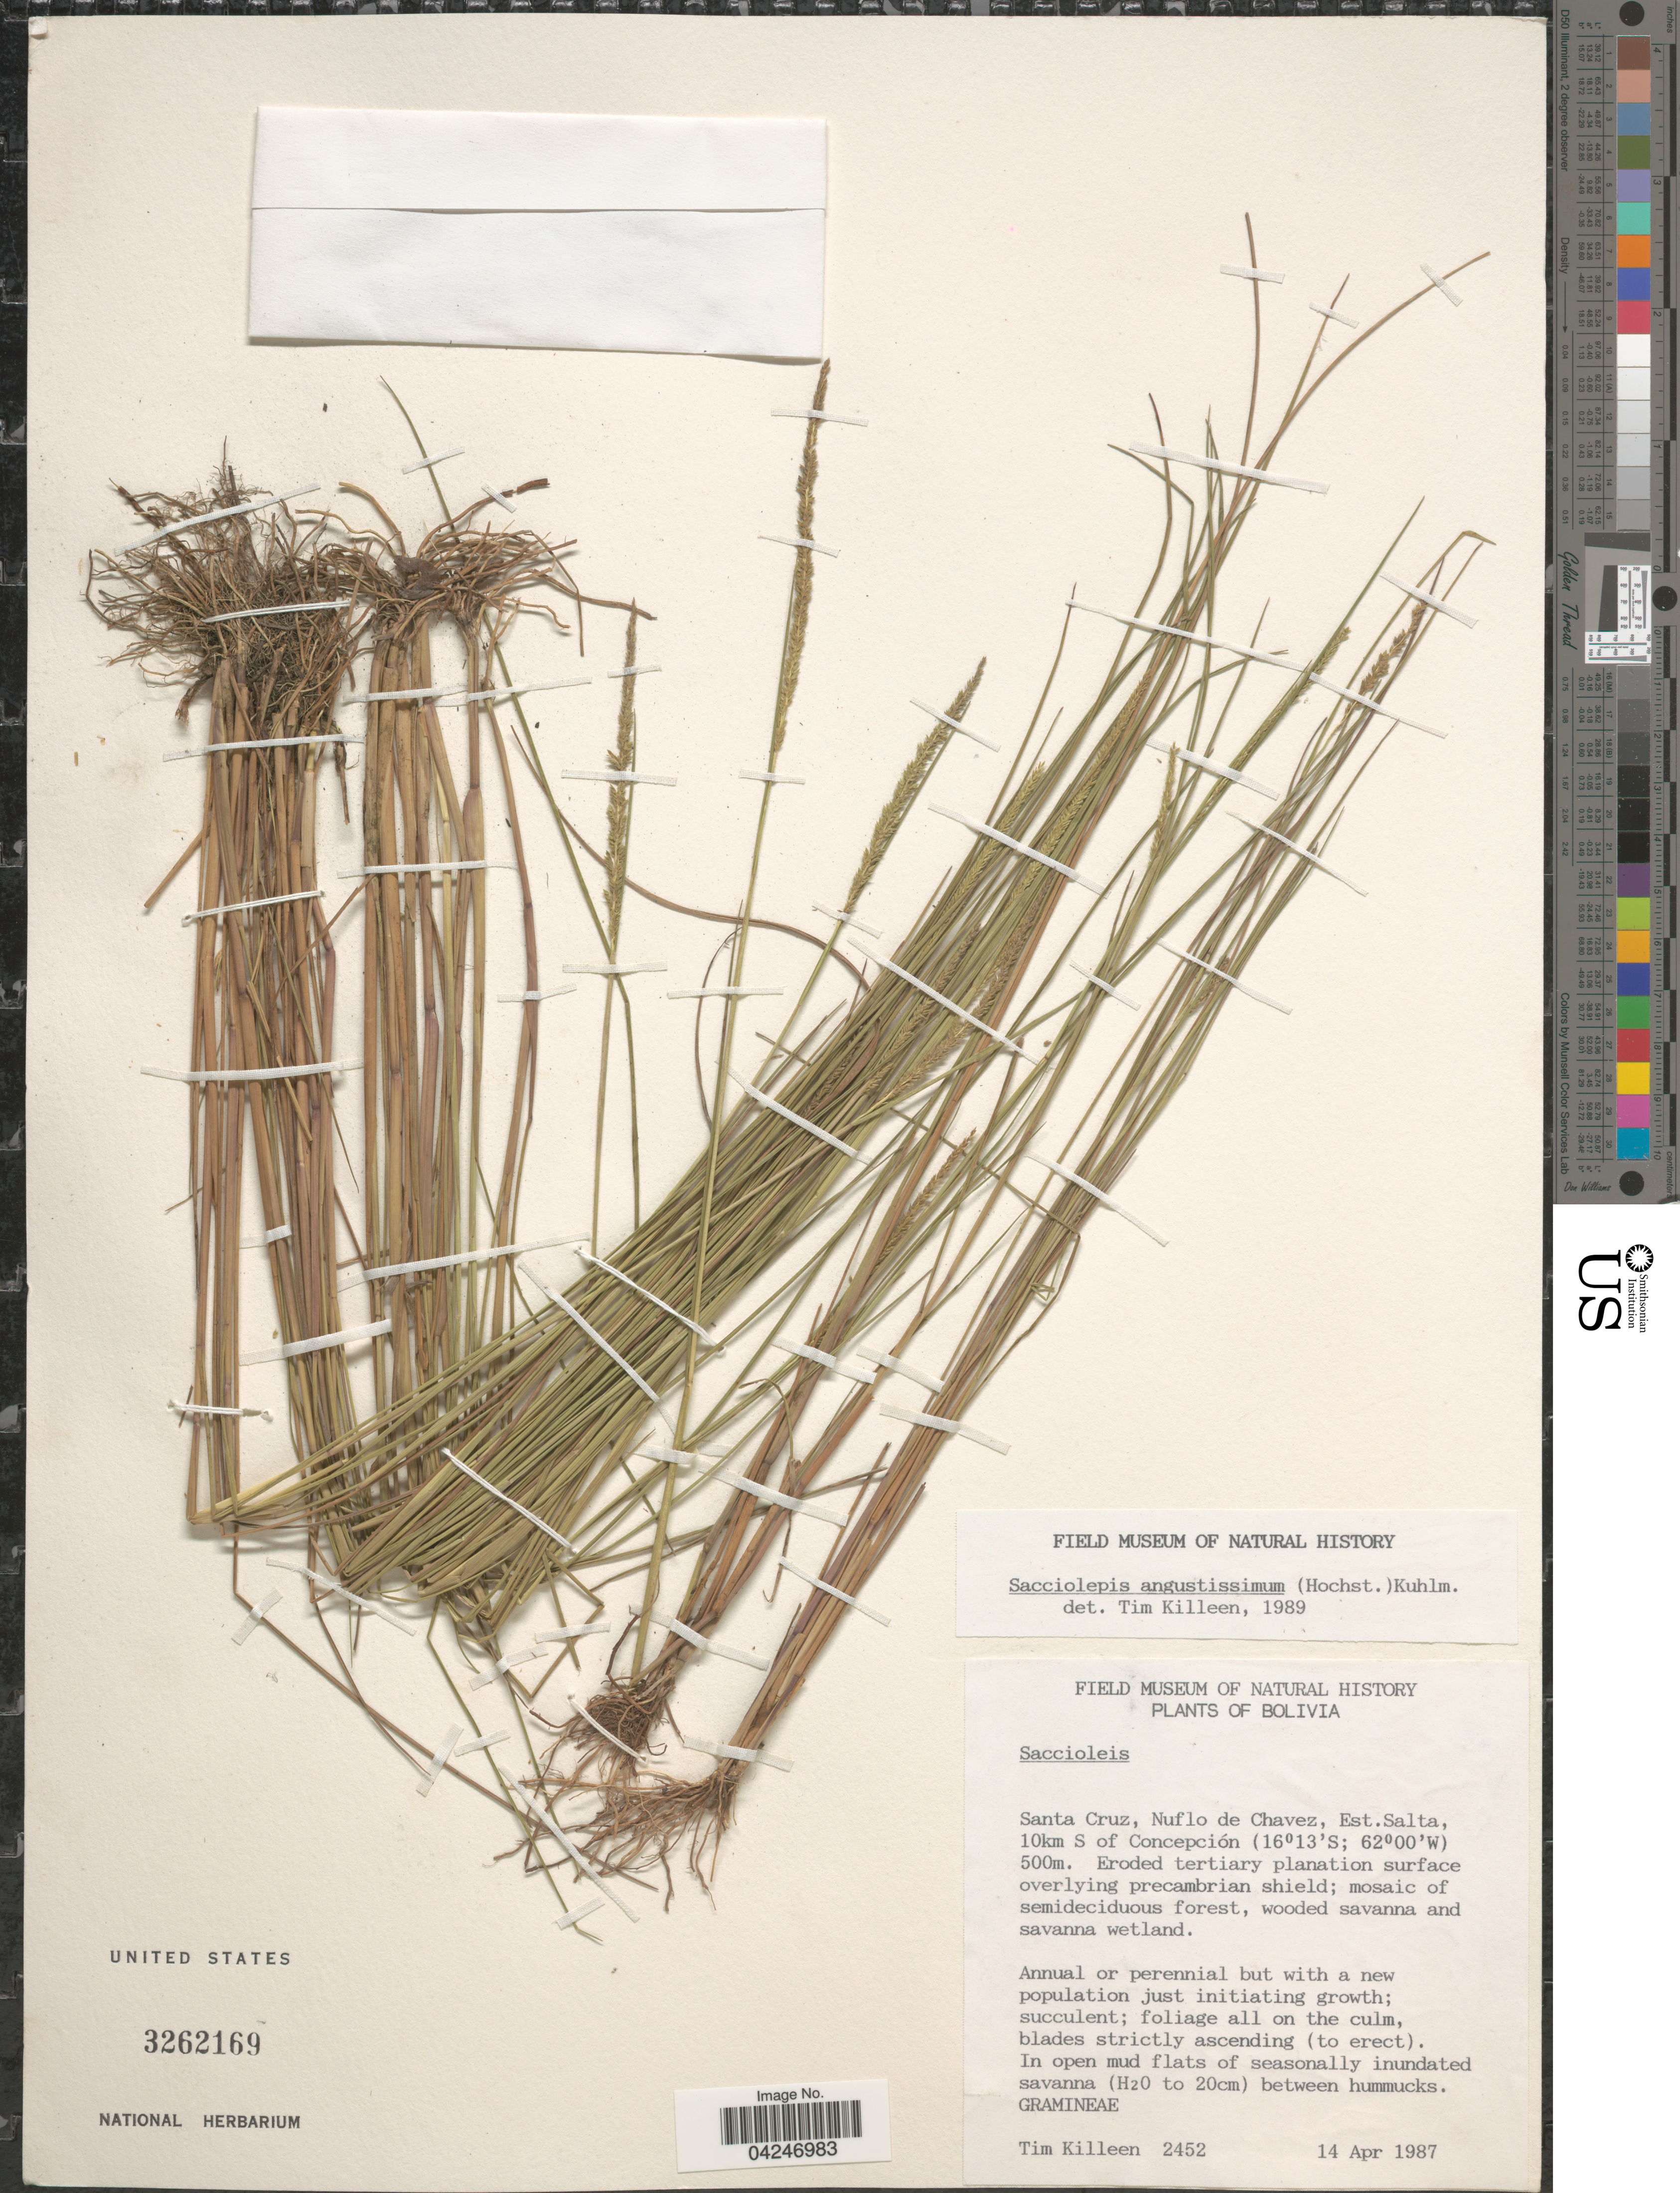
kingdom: Plantae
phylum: Tracheophyta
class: Liliopsida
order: Poales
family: Poaceae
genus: Sacciolepis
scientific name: Sacciolepis angustissima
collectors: T. J. Killeen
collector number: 2452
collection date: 1987-04-14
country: Bolivia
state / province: Santa Cruz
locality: Nuflo de Chavez, Est. Salta, 10km S of Concepcíon. Eroded tertiary planation surface overlying precambrian shield; mosaic of semideciduous forest, wooded savanna and savanna wetland.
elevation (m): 500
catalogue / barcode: US 3262169